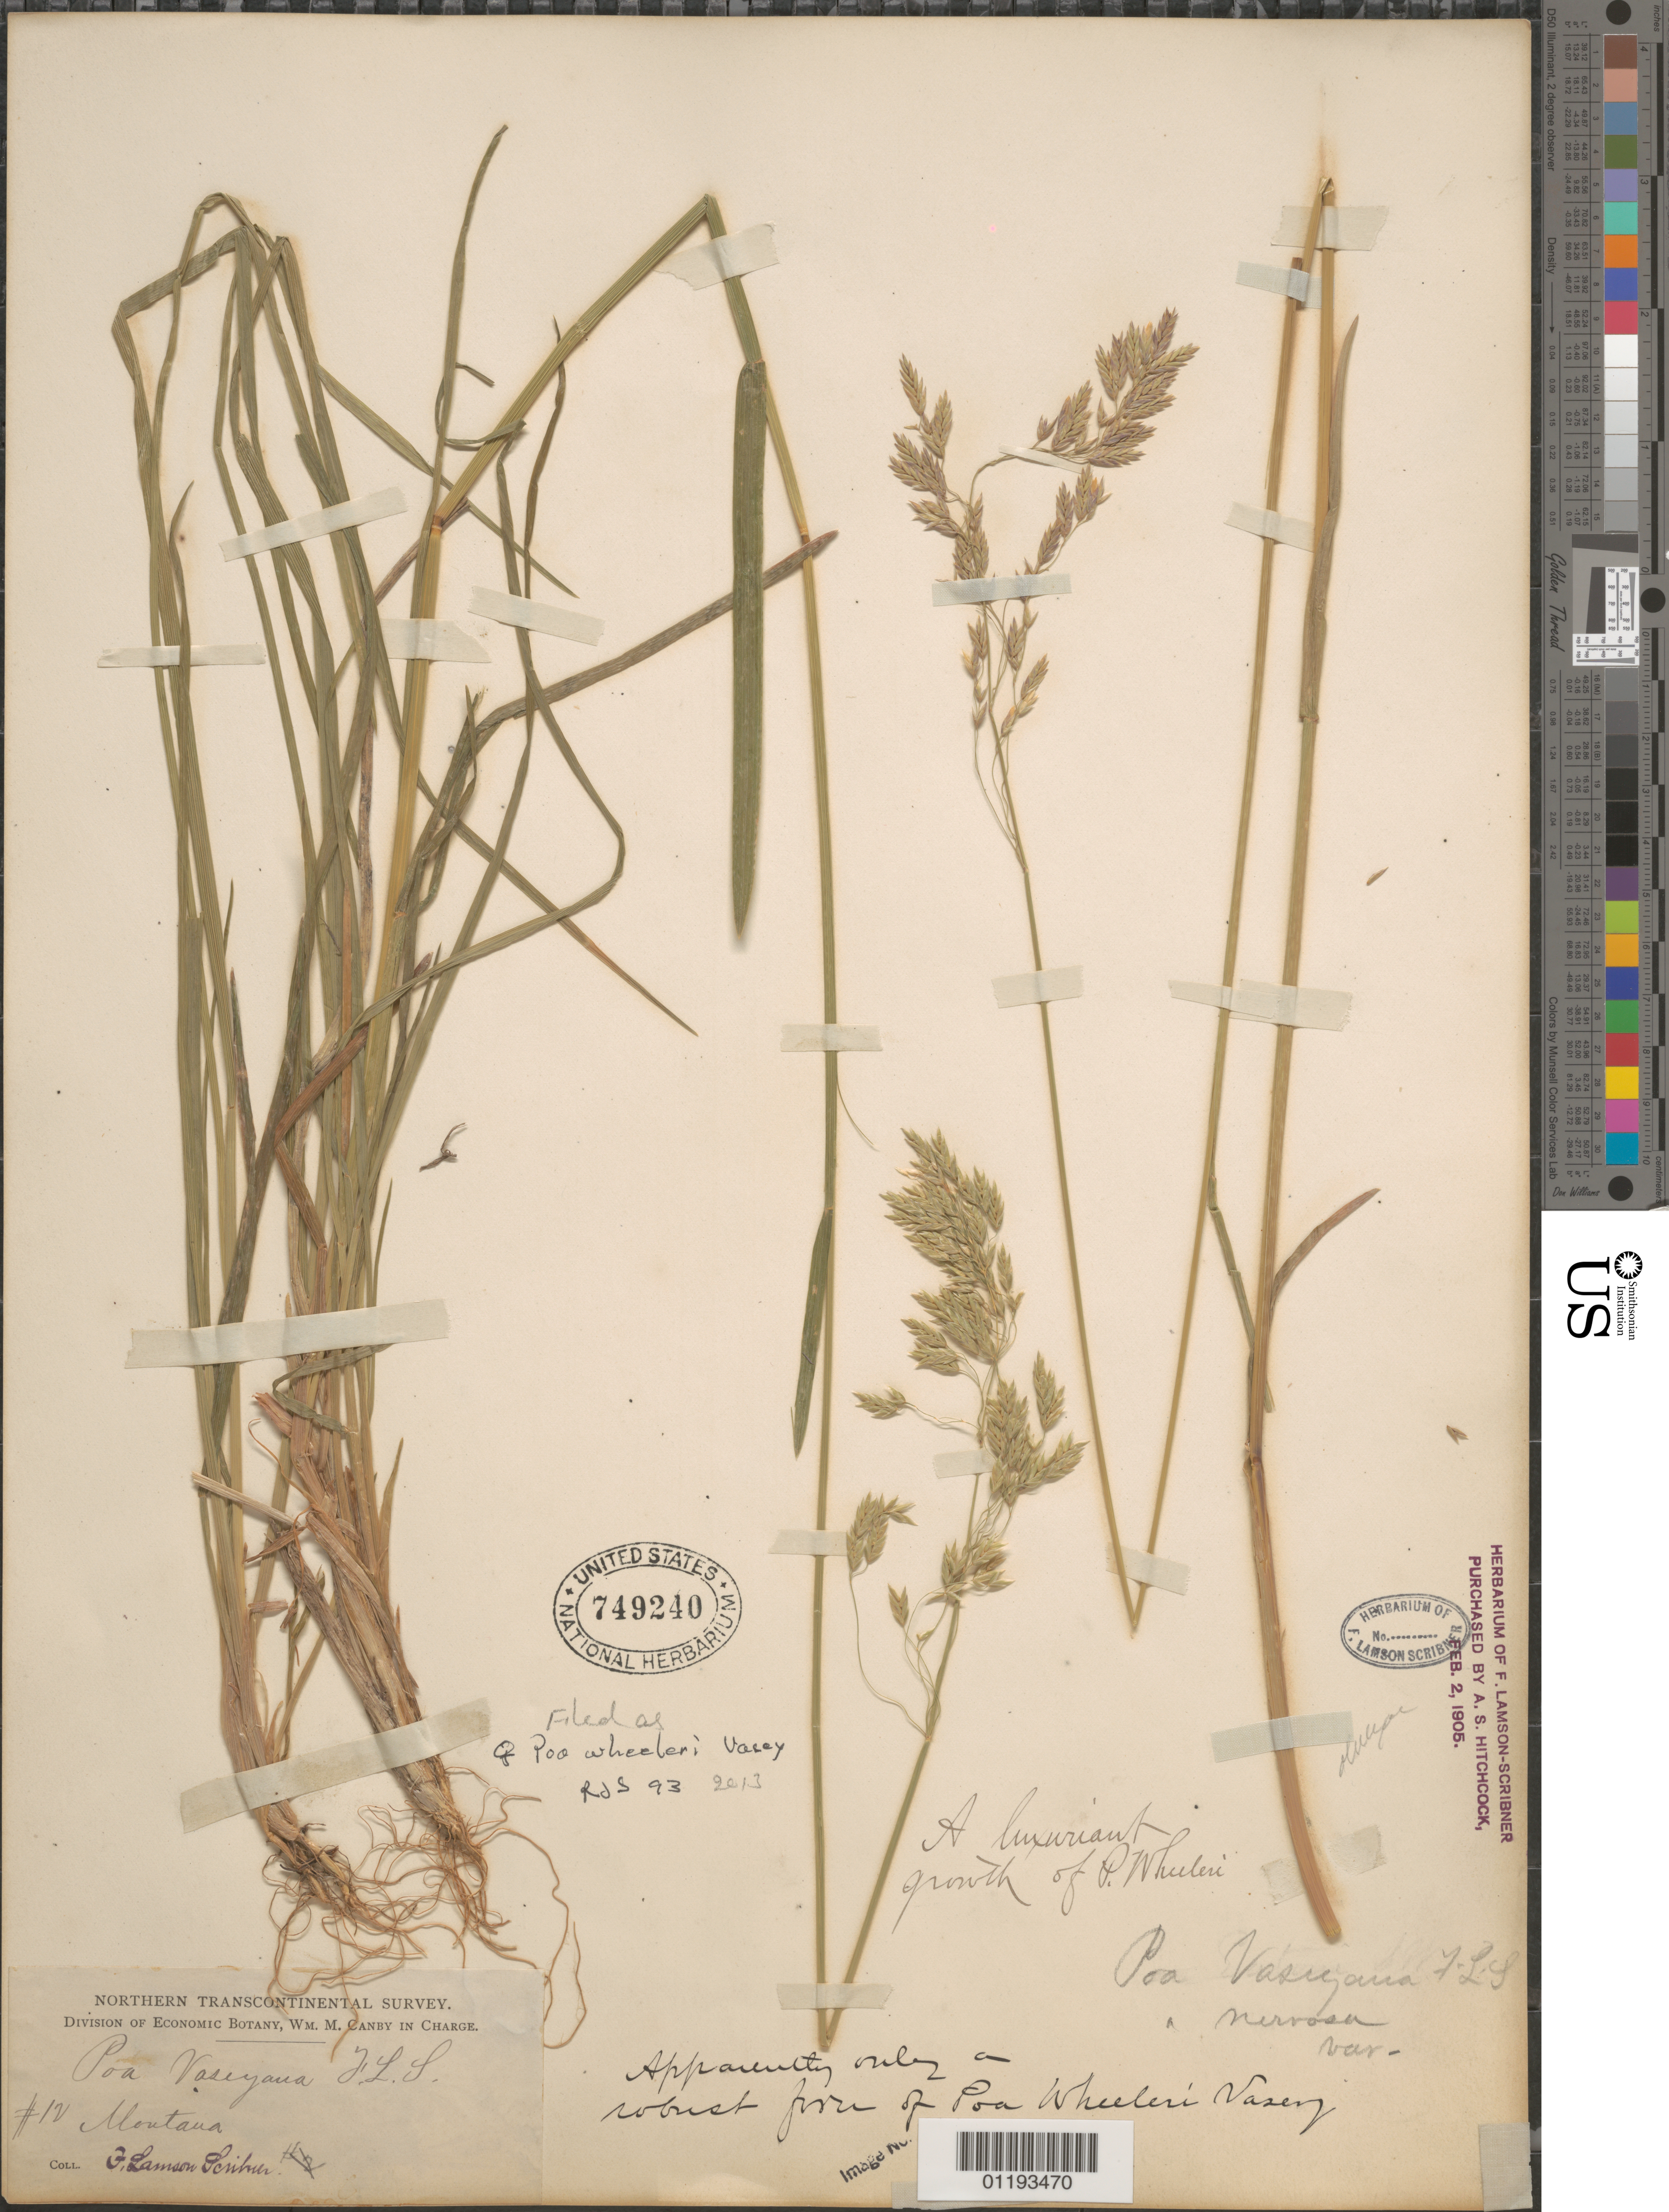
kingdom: Plantae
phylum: Tracheophyta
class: Liliopsida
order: Poales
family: Poaceae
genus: Poa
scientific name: Poa wheeleri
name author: Vasey in G.M. Wheeler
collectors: F. L. Scribner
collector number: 12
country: United States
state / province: Montana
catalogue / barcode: US 749240